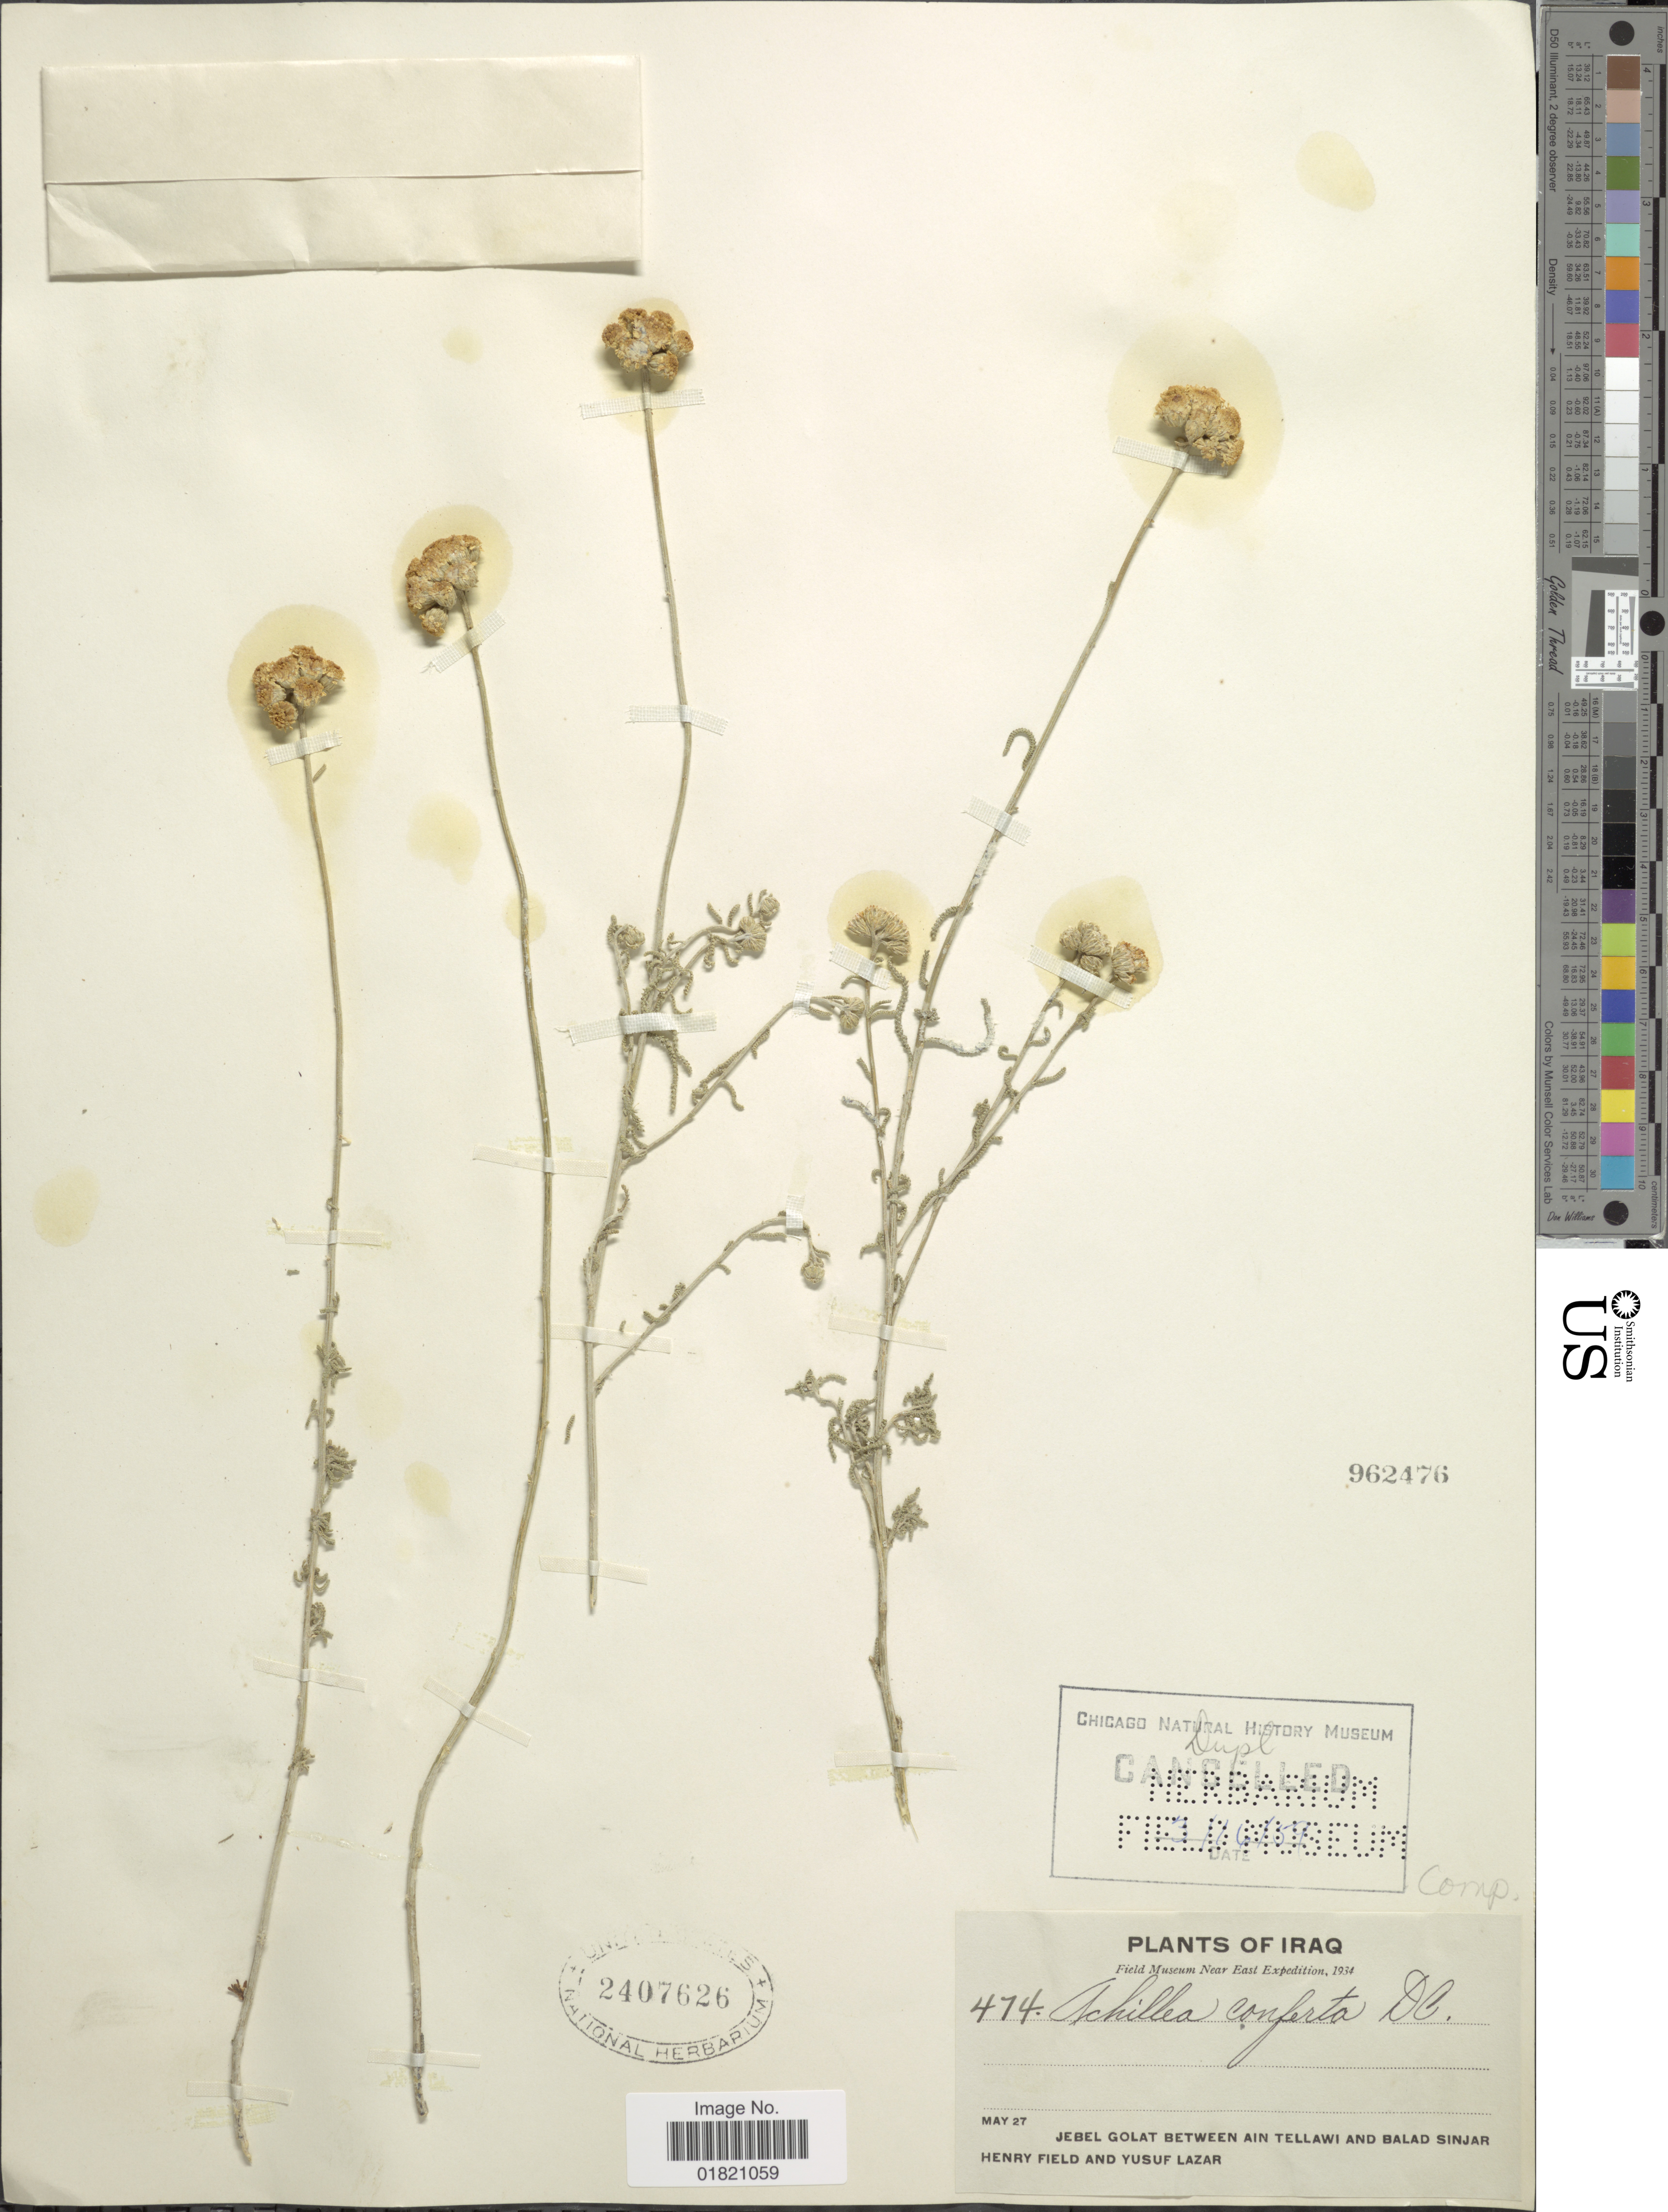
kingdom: Plantae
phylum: Tracheophyta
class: Magnoliopsida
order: Asterales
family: Asteraceae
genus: Achillea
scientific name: Achillea conferta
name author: DC.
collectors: H. Field & Y. Lazar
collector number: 474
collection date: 1934-05-27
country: Iraq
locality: Jebel Golat between Ain Tellawi and Balad Sinjar. Near East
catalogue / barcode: US 2407626